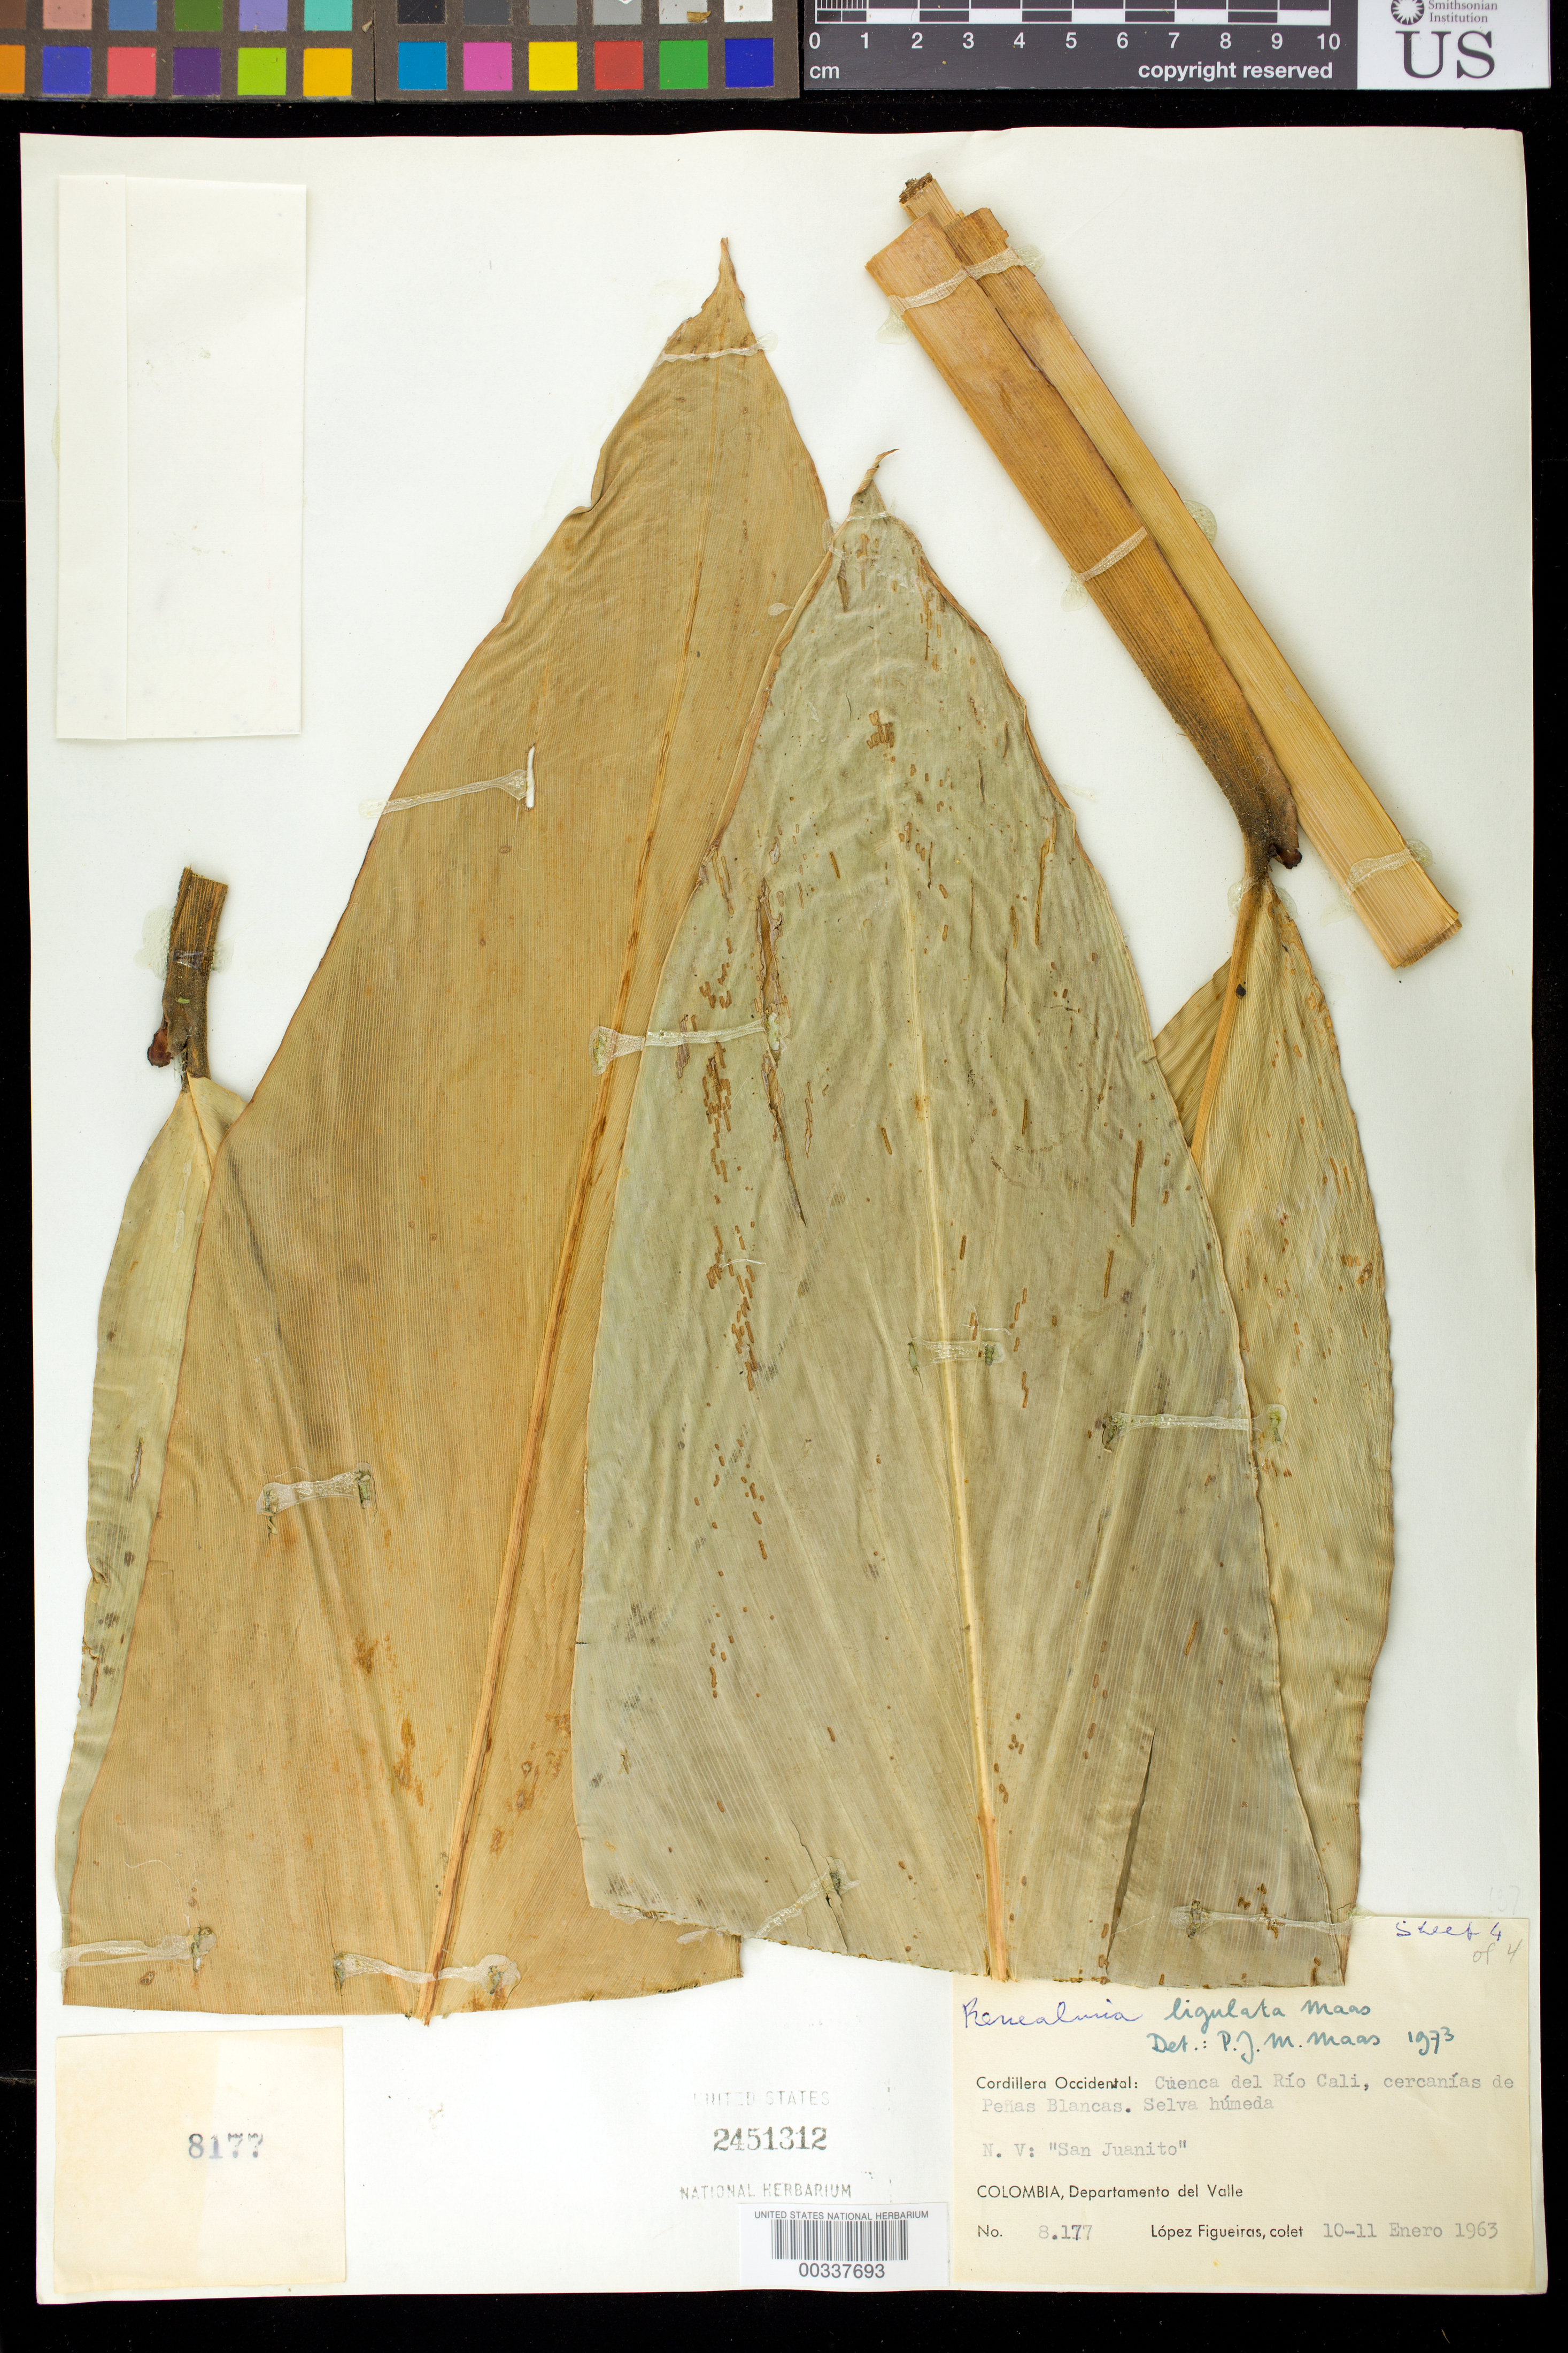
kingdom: Plantae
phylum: Tracheophyta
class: Liliopsida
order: Zingiberales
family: Zingiberaceae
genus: Renealmia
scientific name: Renealmia ligulata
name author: Maas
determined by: Maas, Paul J. M.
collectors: M. López Figueiras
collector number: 8177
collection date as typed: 10 Jan 1963 to 11 Jan 1963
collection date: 1963-01-10/1963-01-11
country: Colombia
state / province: Valle del Cauca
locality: Cordillera Occidental: Cuenca del Rio Cali, Cercanias de Penas Blancas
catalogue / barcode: US 2451312